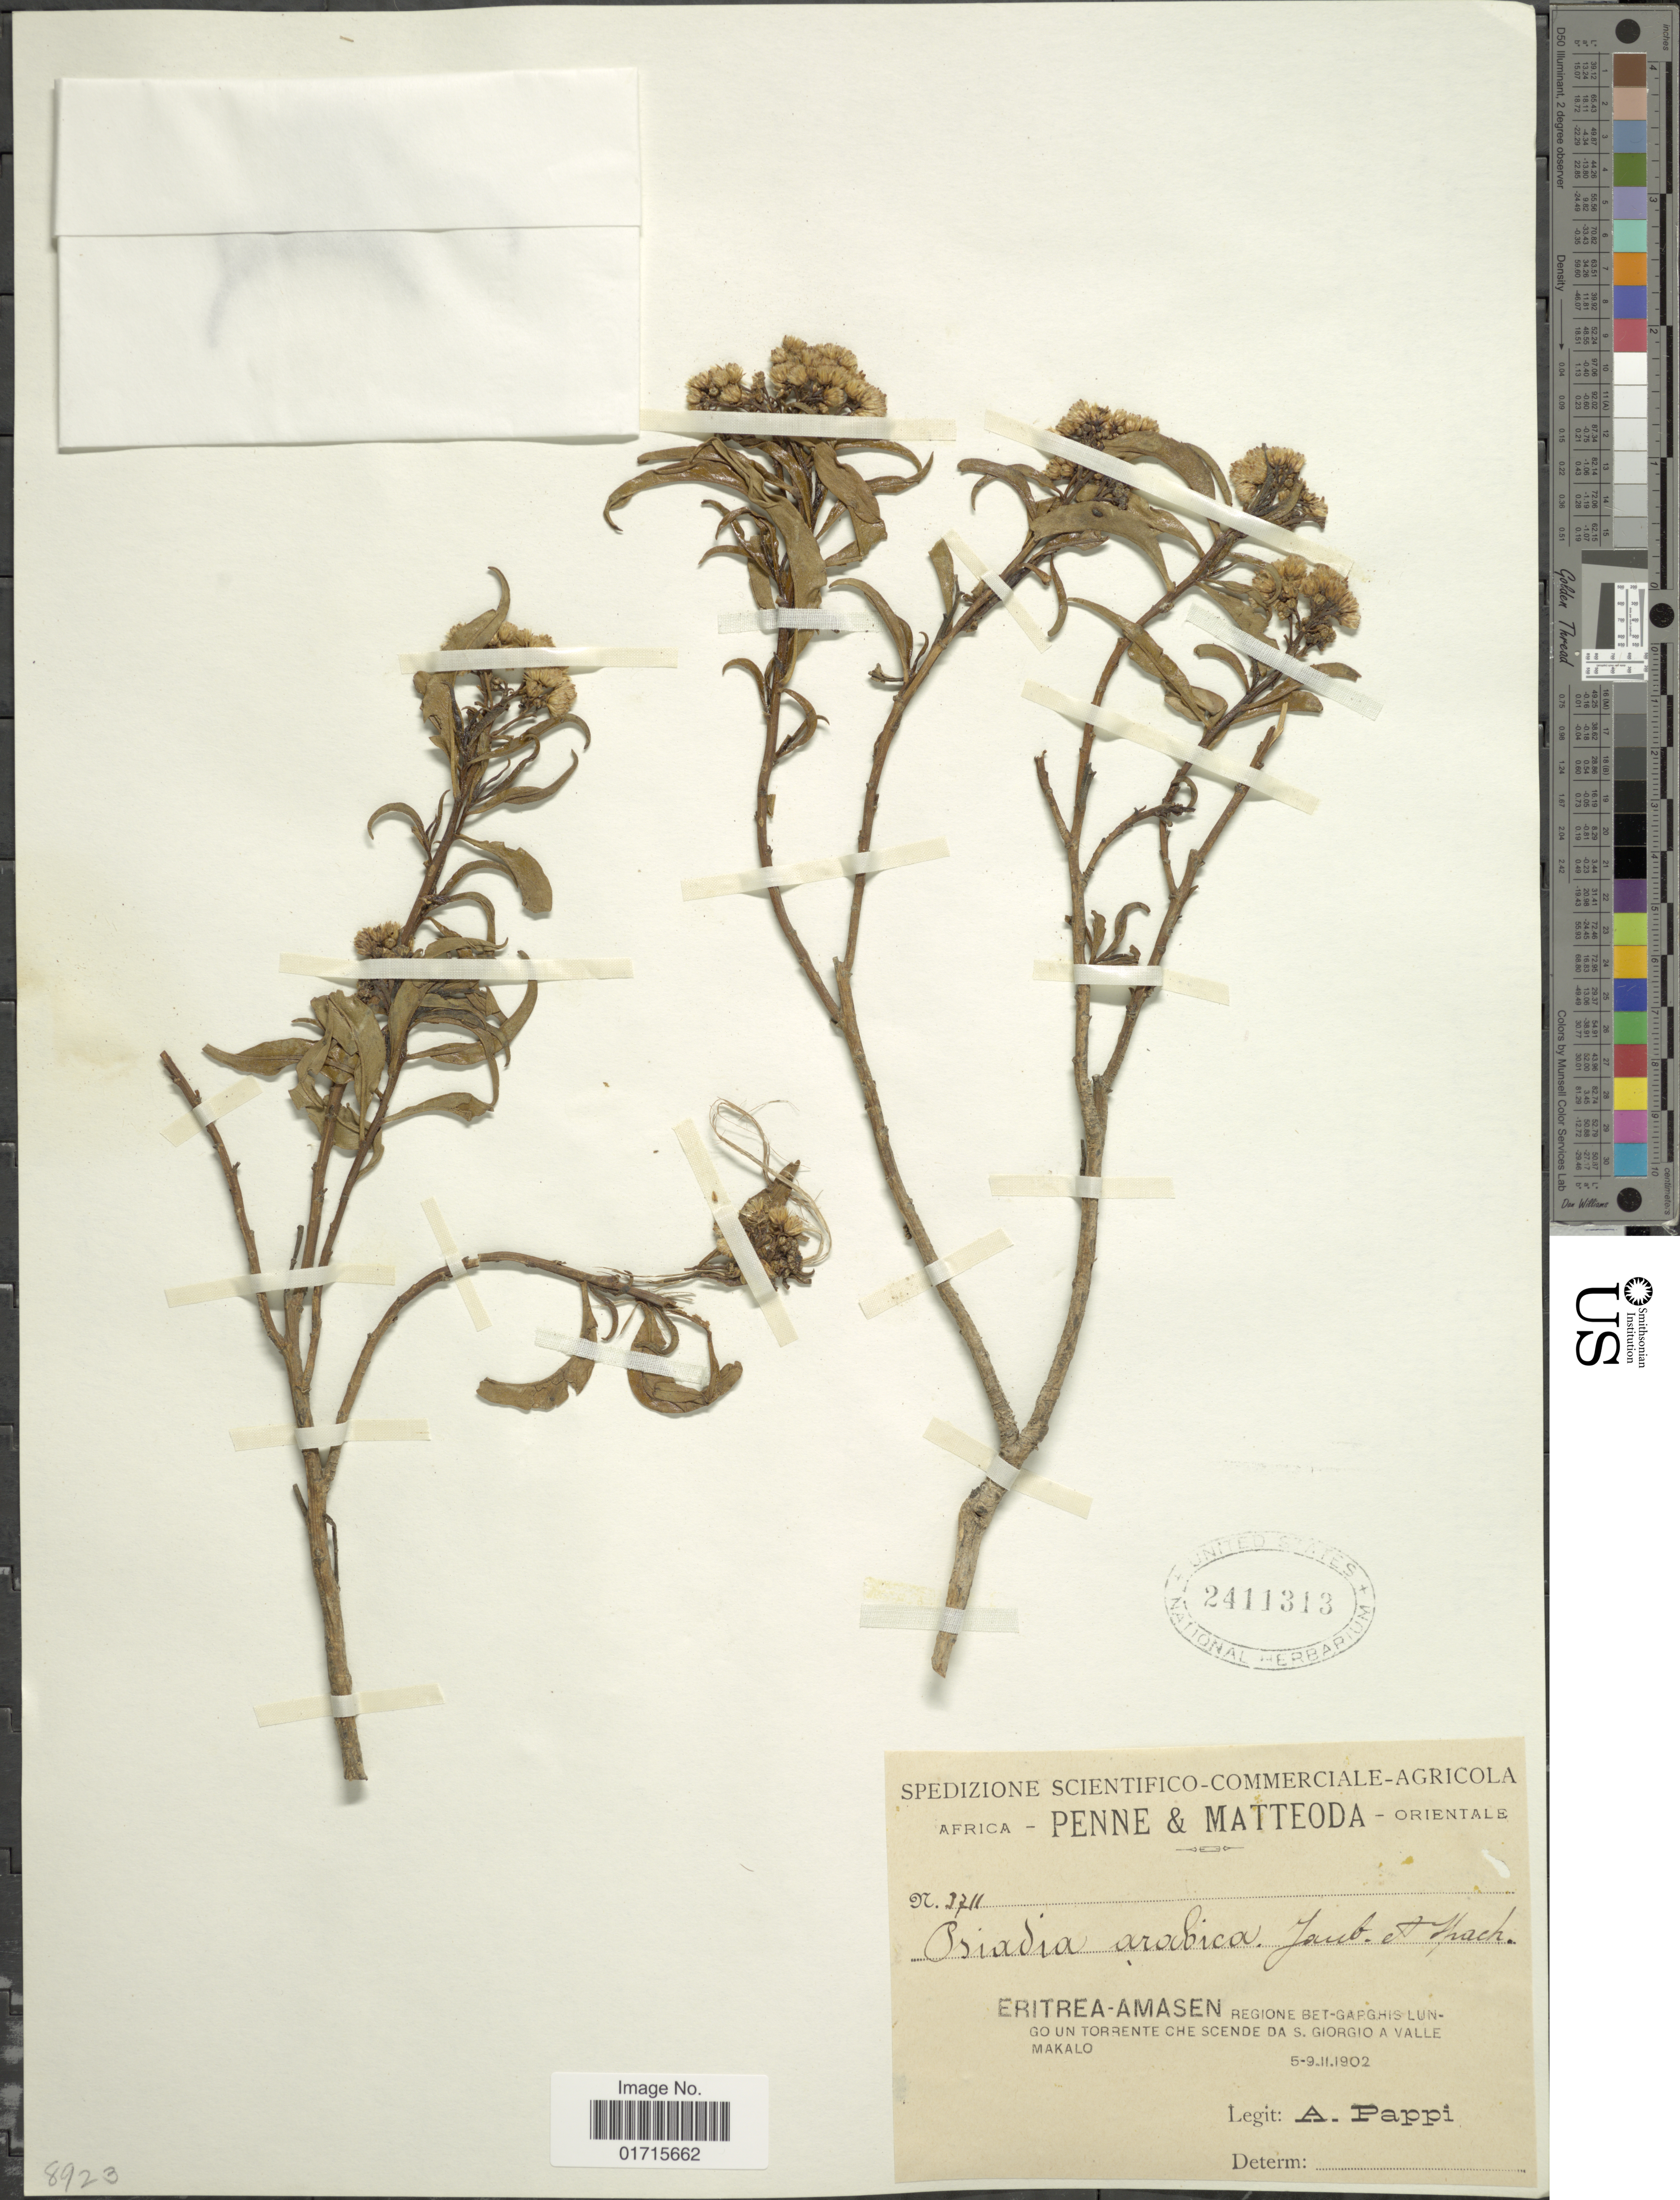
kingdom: Plantae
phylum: Tracheophyta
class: Magnoliopsida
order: Asterales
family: Asteraceae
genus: Psiadia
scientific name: Psiadia arabica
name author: Jaub. & Spach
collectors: A. Pappi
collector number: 3711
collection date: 1902-11-05/1902-11-09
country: Eritrea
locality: Penne & Matteoda- Orientale. Eritrea-Amasen regione Bet-Gapghis Lungo un torrente Che Scende Da S.Giorgio a Valle Makalo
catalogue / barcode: US 2411313